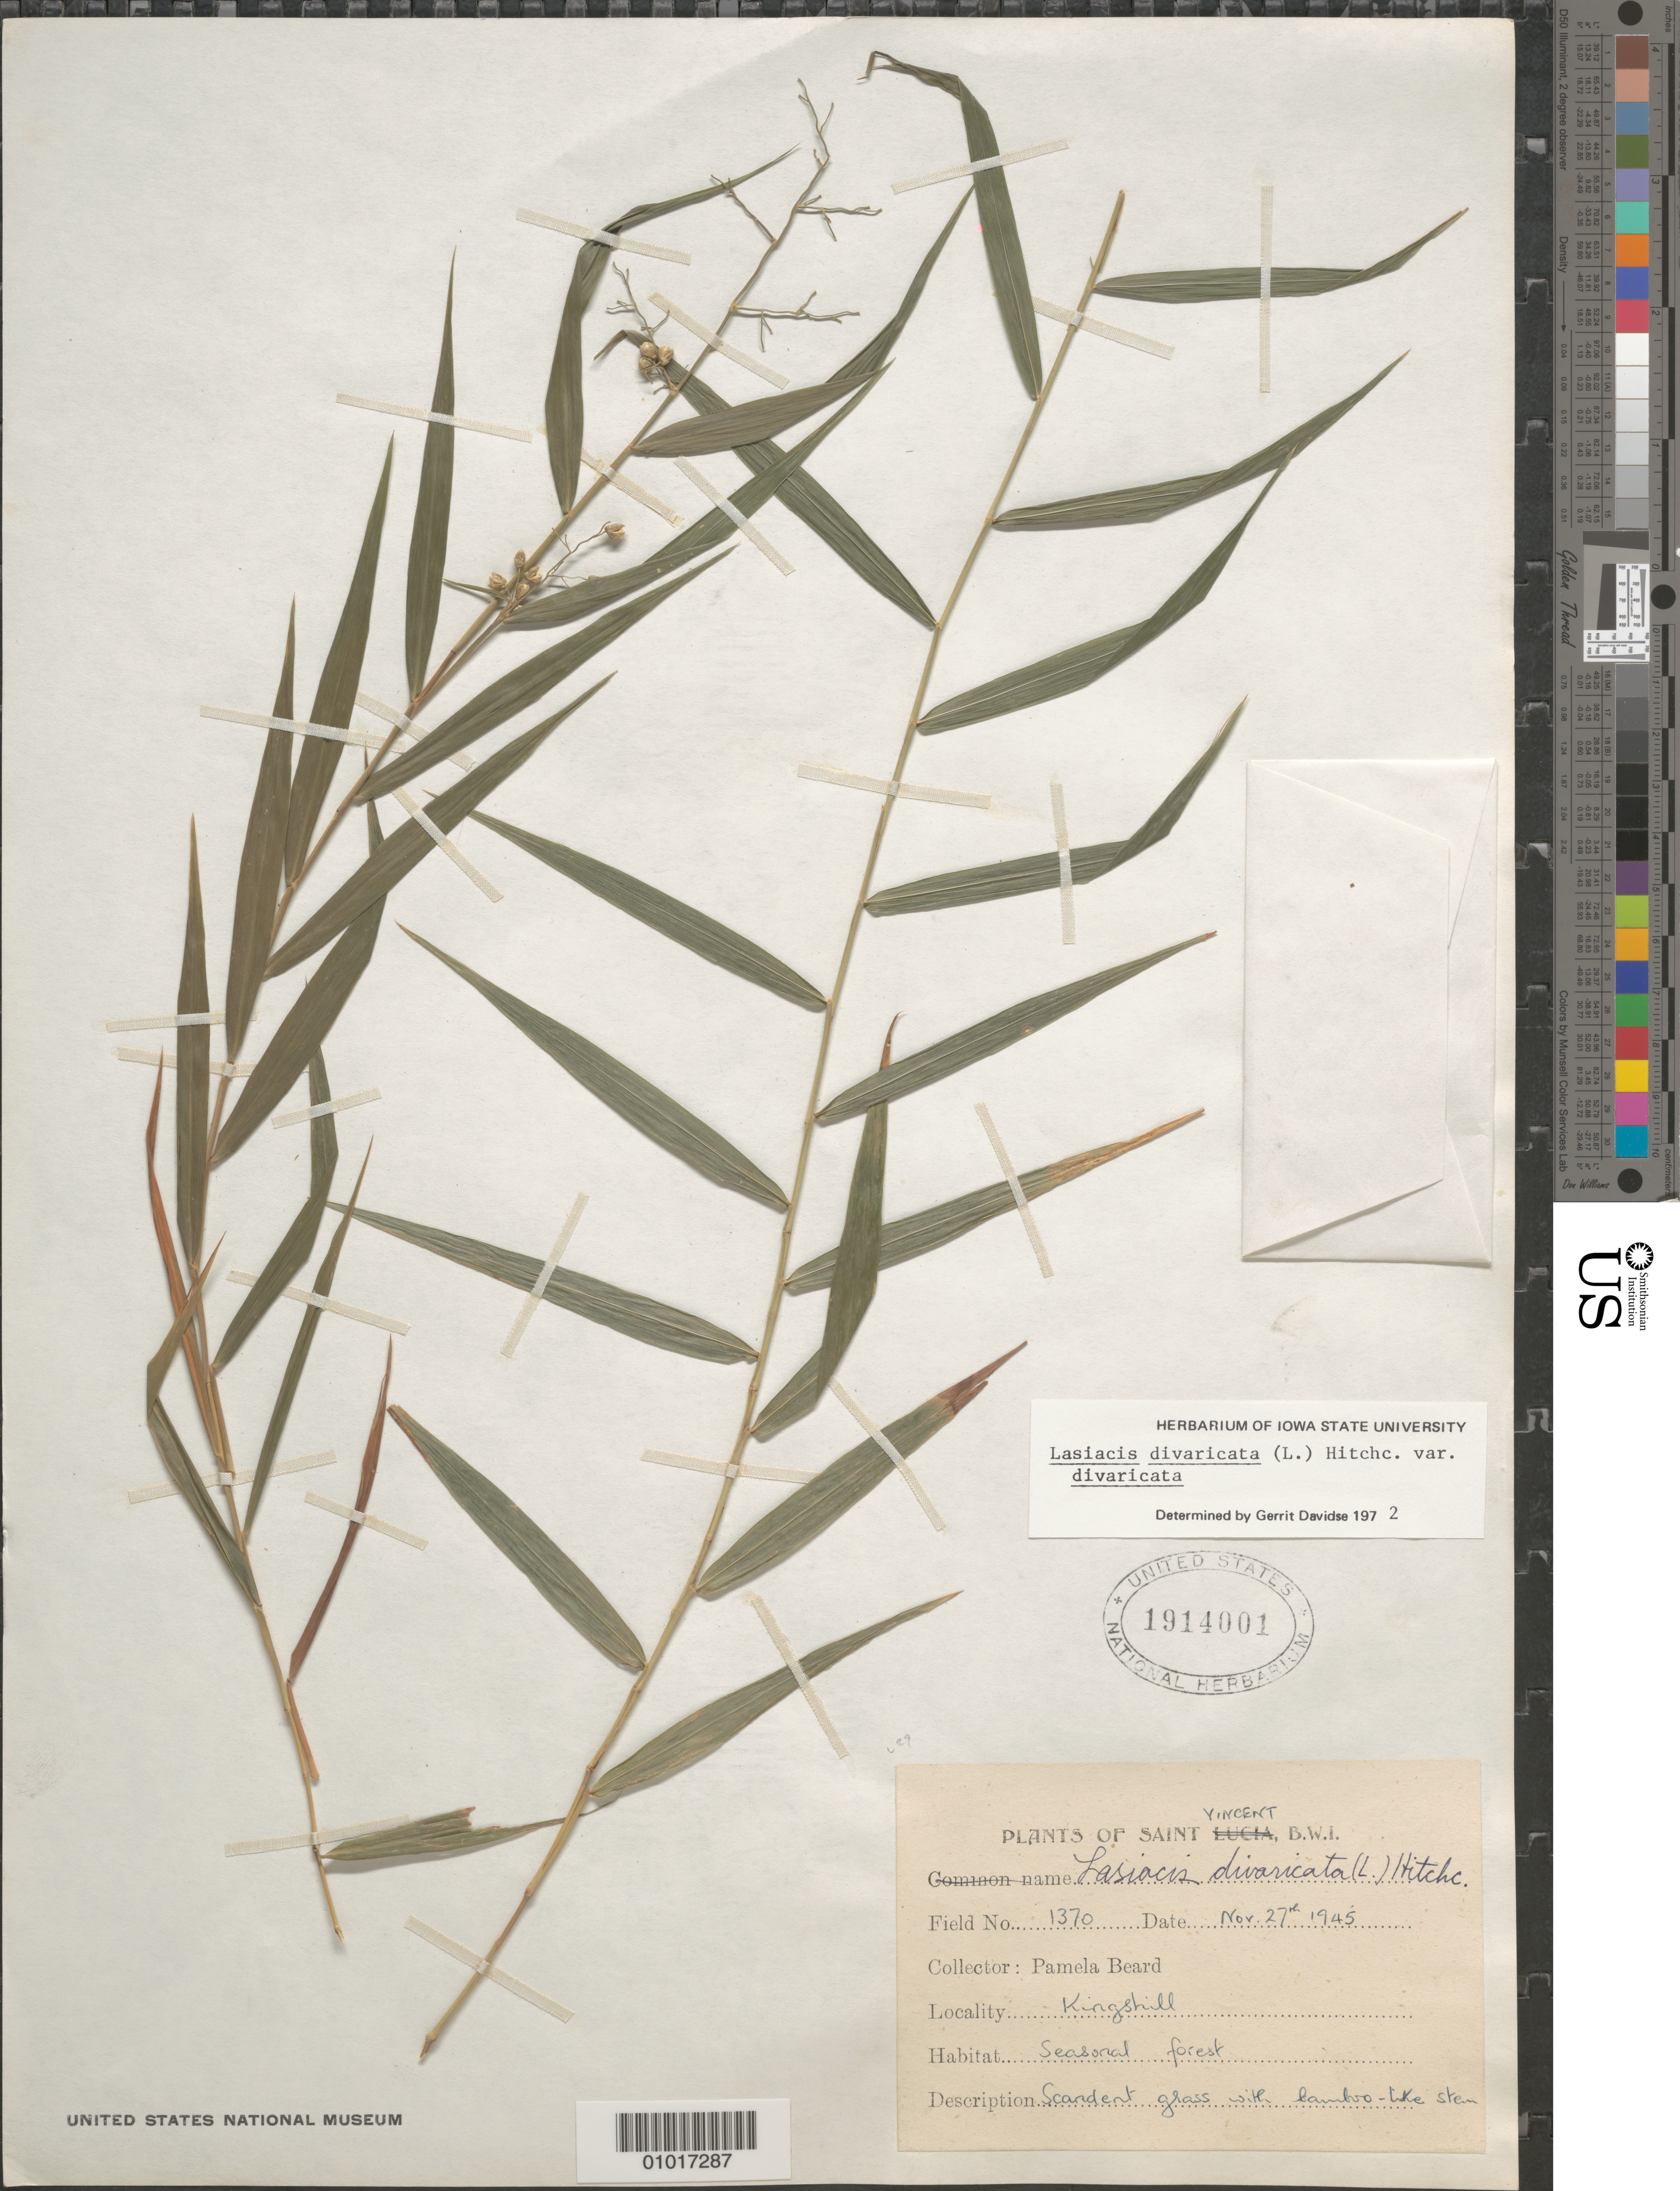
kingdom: Plantae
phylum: Tracheophyta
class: Liliopsida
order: Poales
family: Poaceae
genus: Lasiacis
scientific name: Lasiacis divaricata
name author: (L.) Hitchc.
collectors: P. Beard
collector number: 1370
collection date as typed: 27 Nov 1945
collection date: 1945-11-27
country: St. Vincent - Grenadines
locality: Kingshill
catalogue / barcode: US 1914001